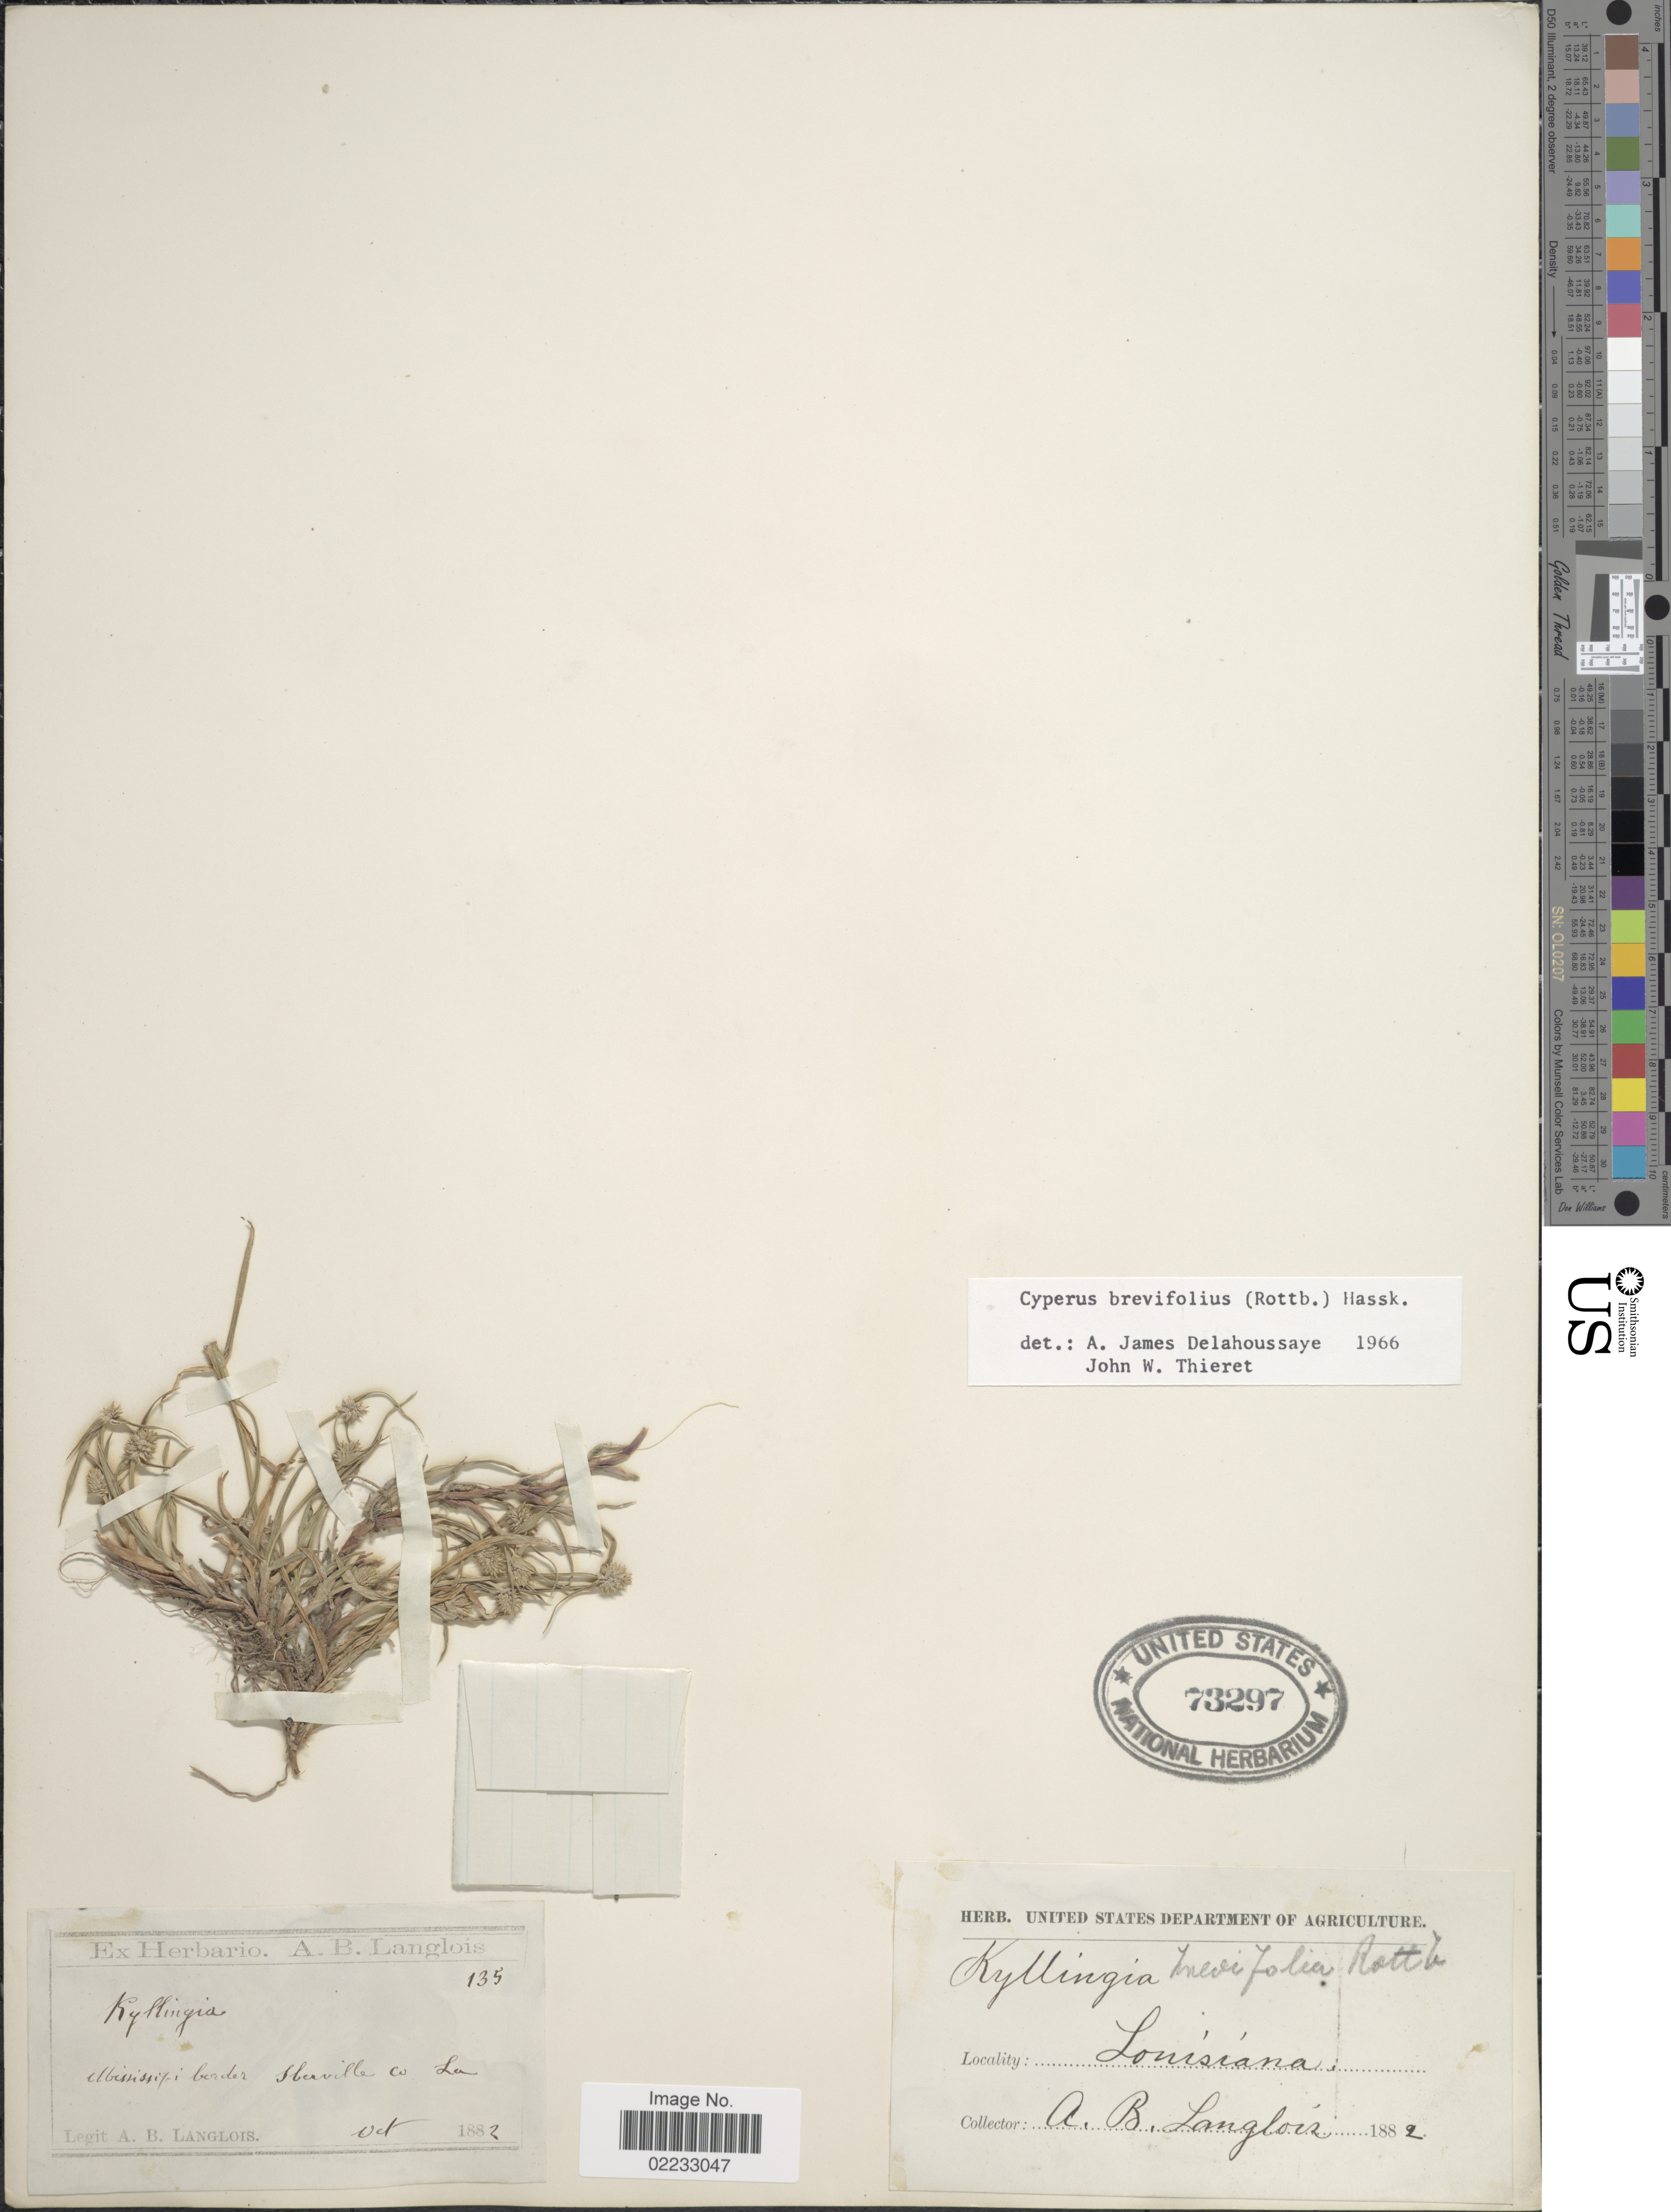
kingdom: Plantae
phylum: Tracheophyta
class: Liliopsida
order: Poales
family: Cyperaceae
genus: Cyperus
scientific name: Cyperus brevifolius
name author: (Rottb.) Hassk.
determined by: Strong, M. T., (US), Smithsonian Institution - National Museum of Natural History (UNITED STATES)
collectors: A. Langlois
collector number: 135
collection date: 1882-10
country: United States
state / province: Louisiana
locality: Mississippi border Iberville co.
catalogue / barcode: US 73297